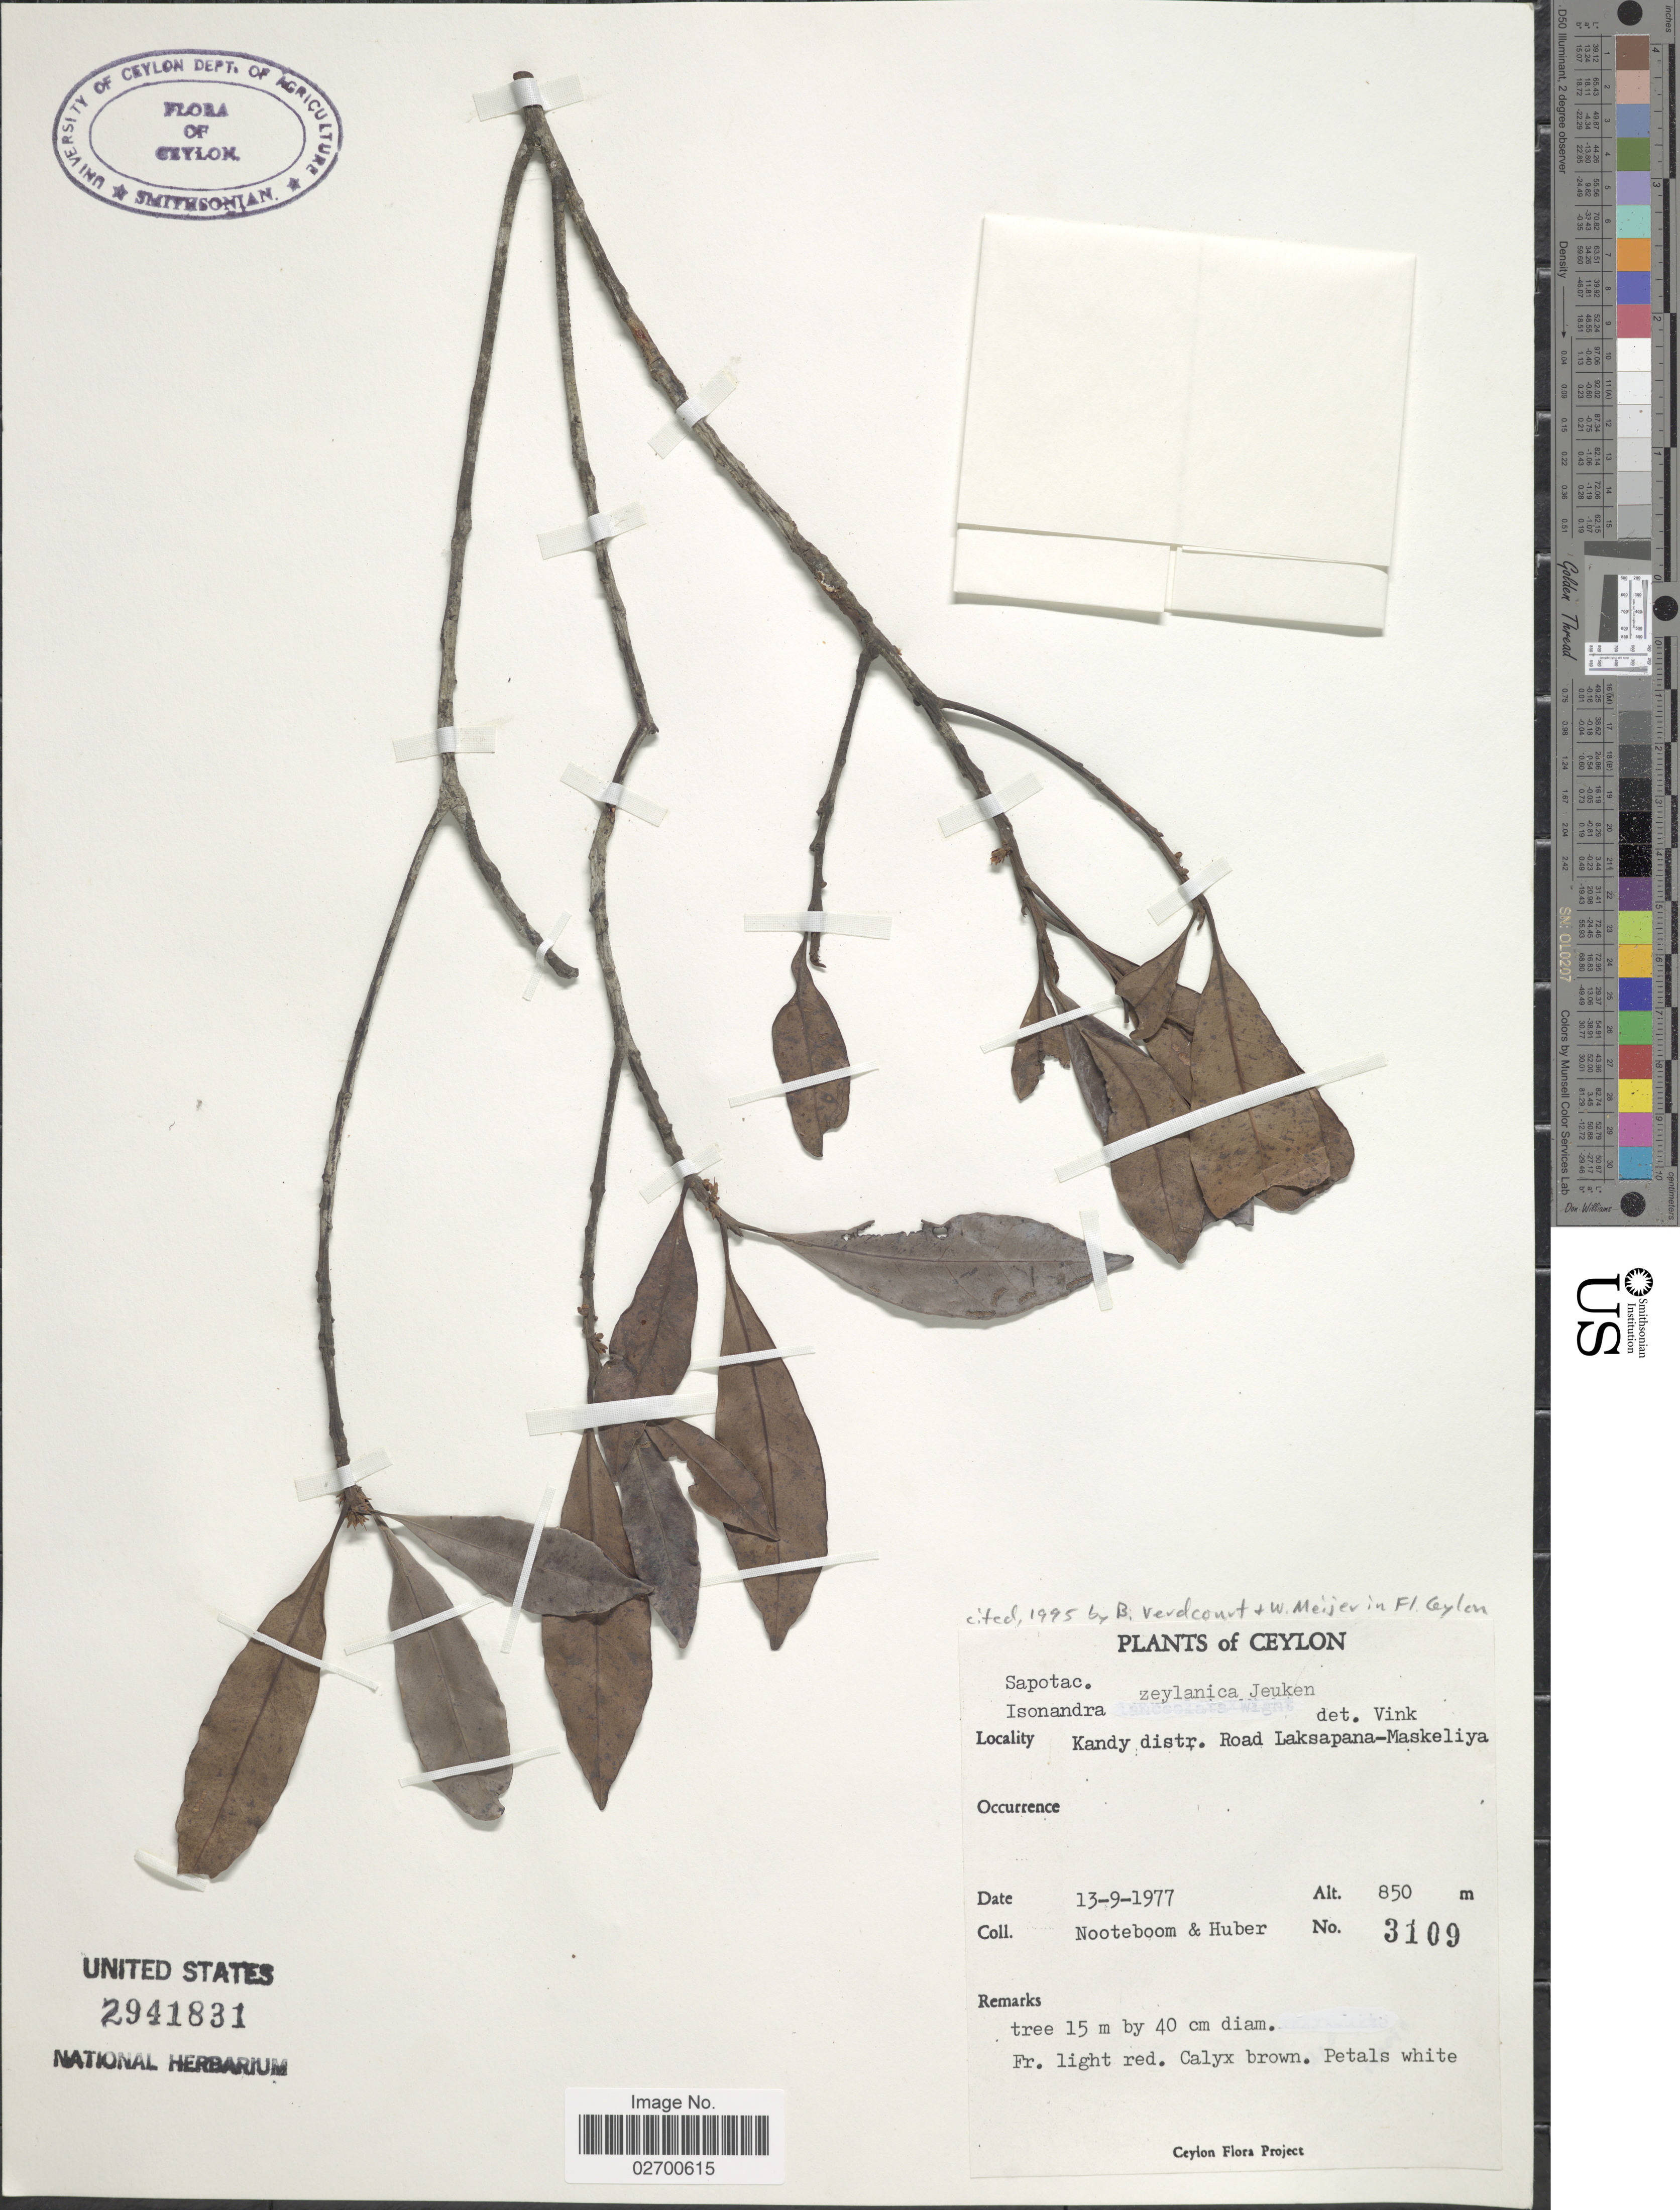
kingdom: Plantae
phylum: Tracheophyta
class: Magnoliopsida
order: Ericales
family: Sapotaceae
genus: Isonandra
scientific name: Isonandra zeylanica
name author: Jeuken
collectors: Nooteboom, -- & Huber, --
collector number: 3109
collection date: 1977-09-13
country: Sri Lanka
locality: Ceylon, Kandy distr. Road Laksapana-Maskeliya.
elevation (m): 850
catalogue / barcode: US 2941831